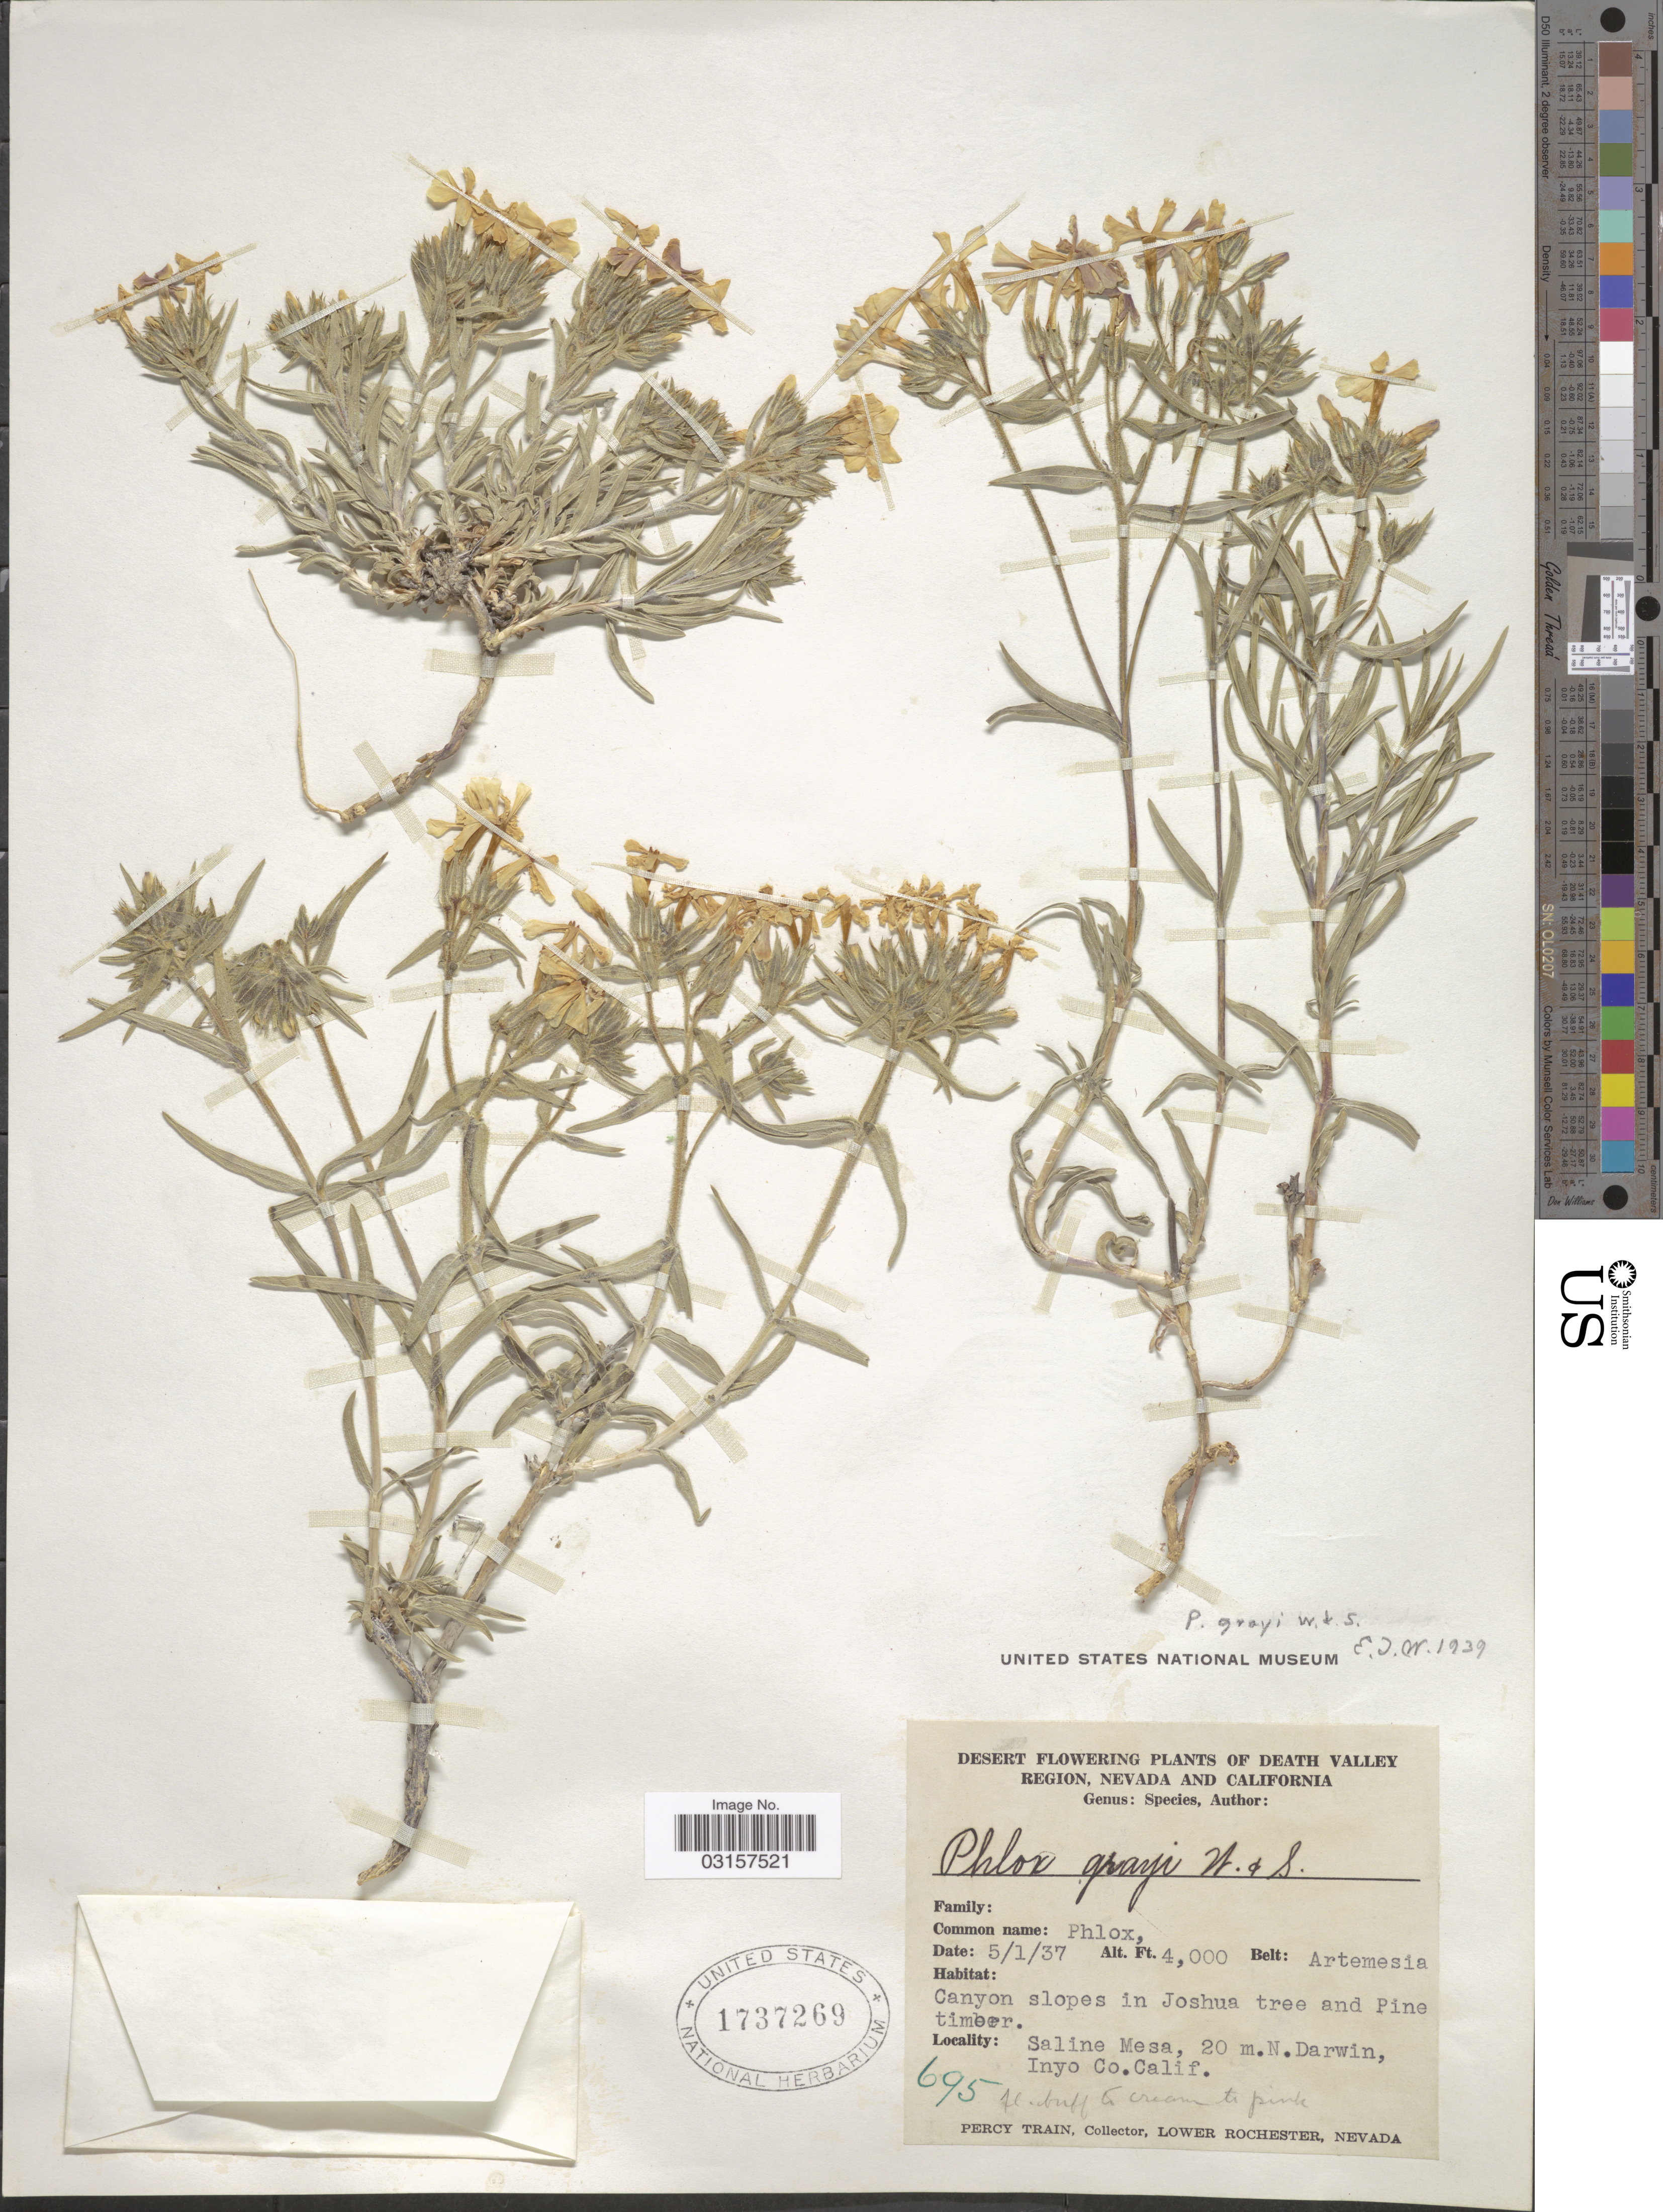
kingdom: Plantae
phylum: Tracheophyta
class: Magnoliopsida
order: Ericales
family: Polemoniaceae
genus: Phlox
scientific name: Phlox stansburyi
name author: (Torr.) A. Heller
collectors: P. Train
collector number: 695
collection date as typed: Transcribed d/m/y: 1/5/37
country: United States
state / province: California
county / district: Inyo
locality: Death Valley Region, Saline Mesa, 20 m. N. Darwin, Inyo Co.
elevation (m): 1219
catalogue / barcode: US 1737269